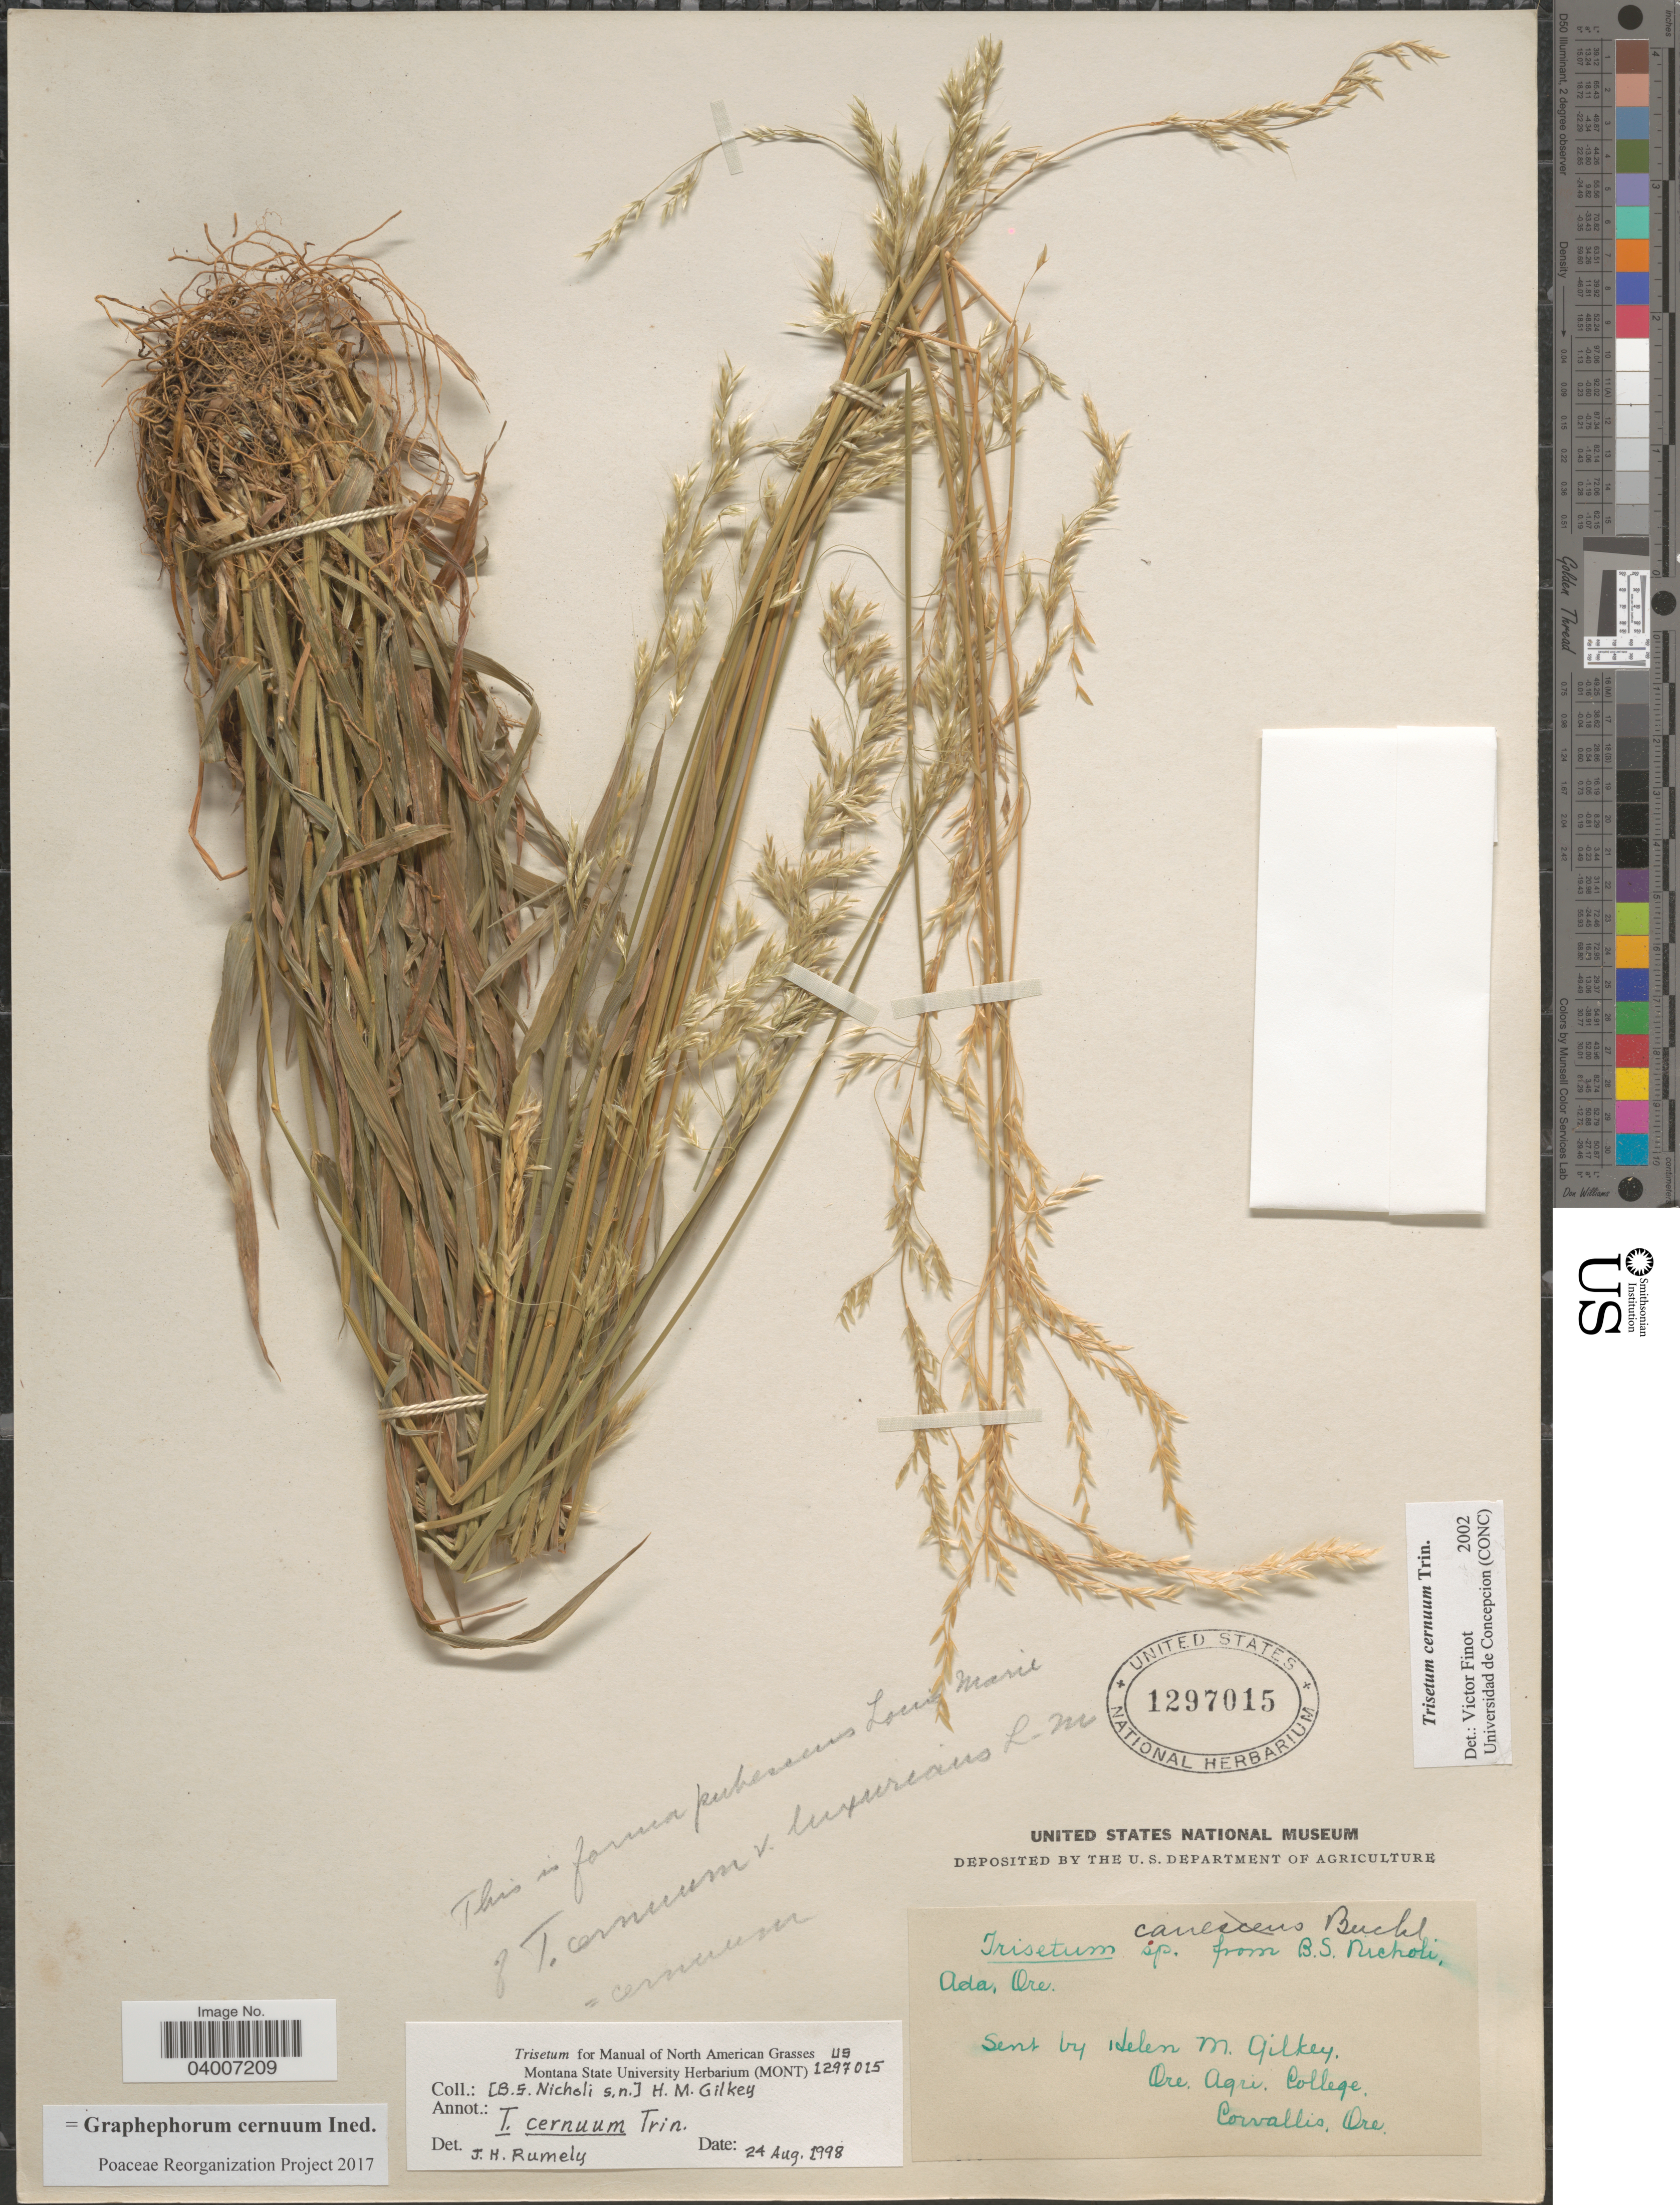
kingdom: Plantae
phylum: Tracheophyta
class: Liliopsida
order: Poales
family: Poaceae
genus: Graphephorum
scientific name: Graphephorum cernuum ined.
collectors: H. Gilkey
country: United States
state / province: Oregon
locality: Corvallis.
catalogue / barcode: US 1297015